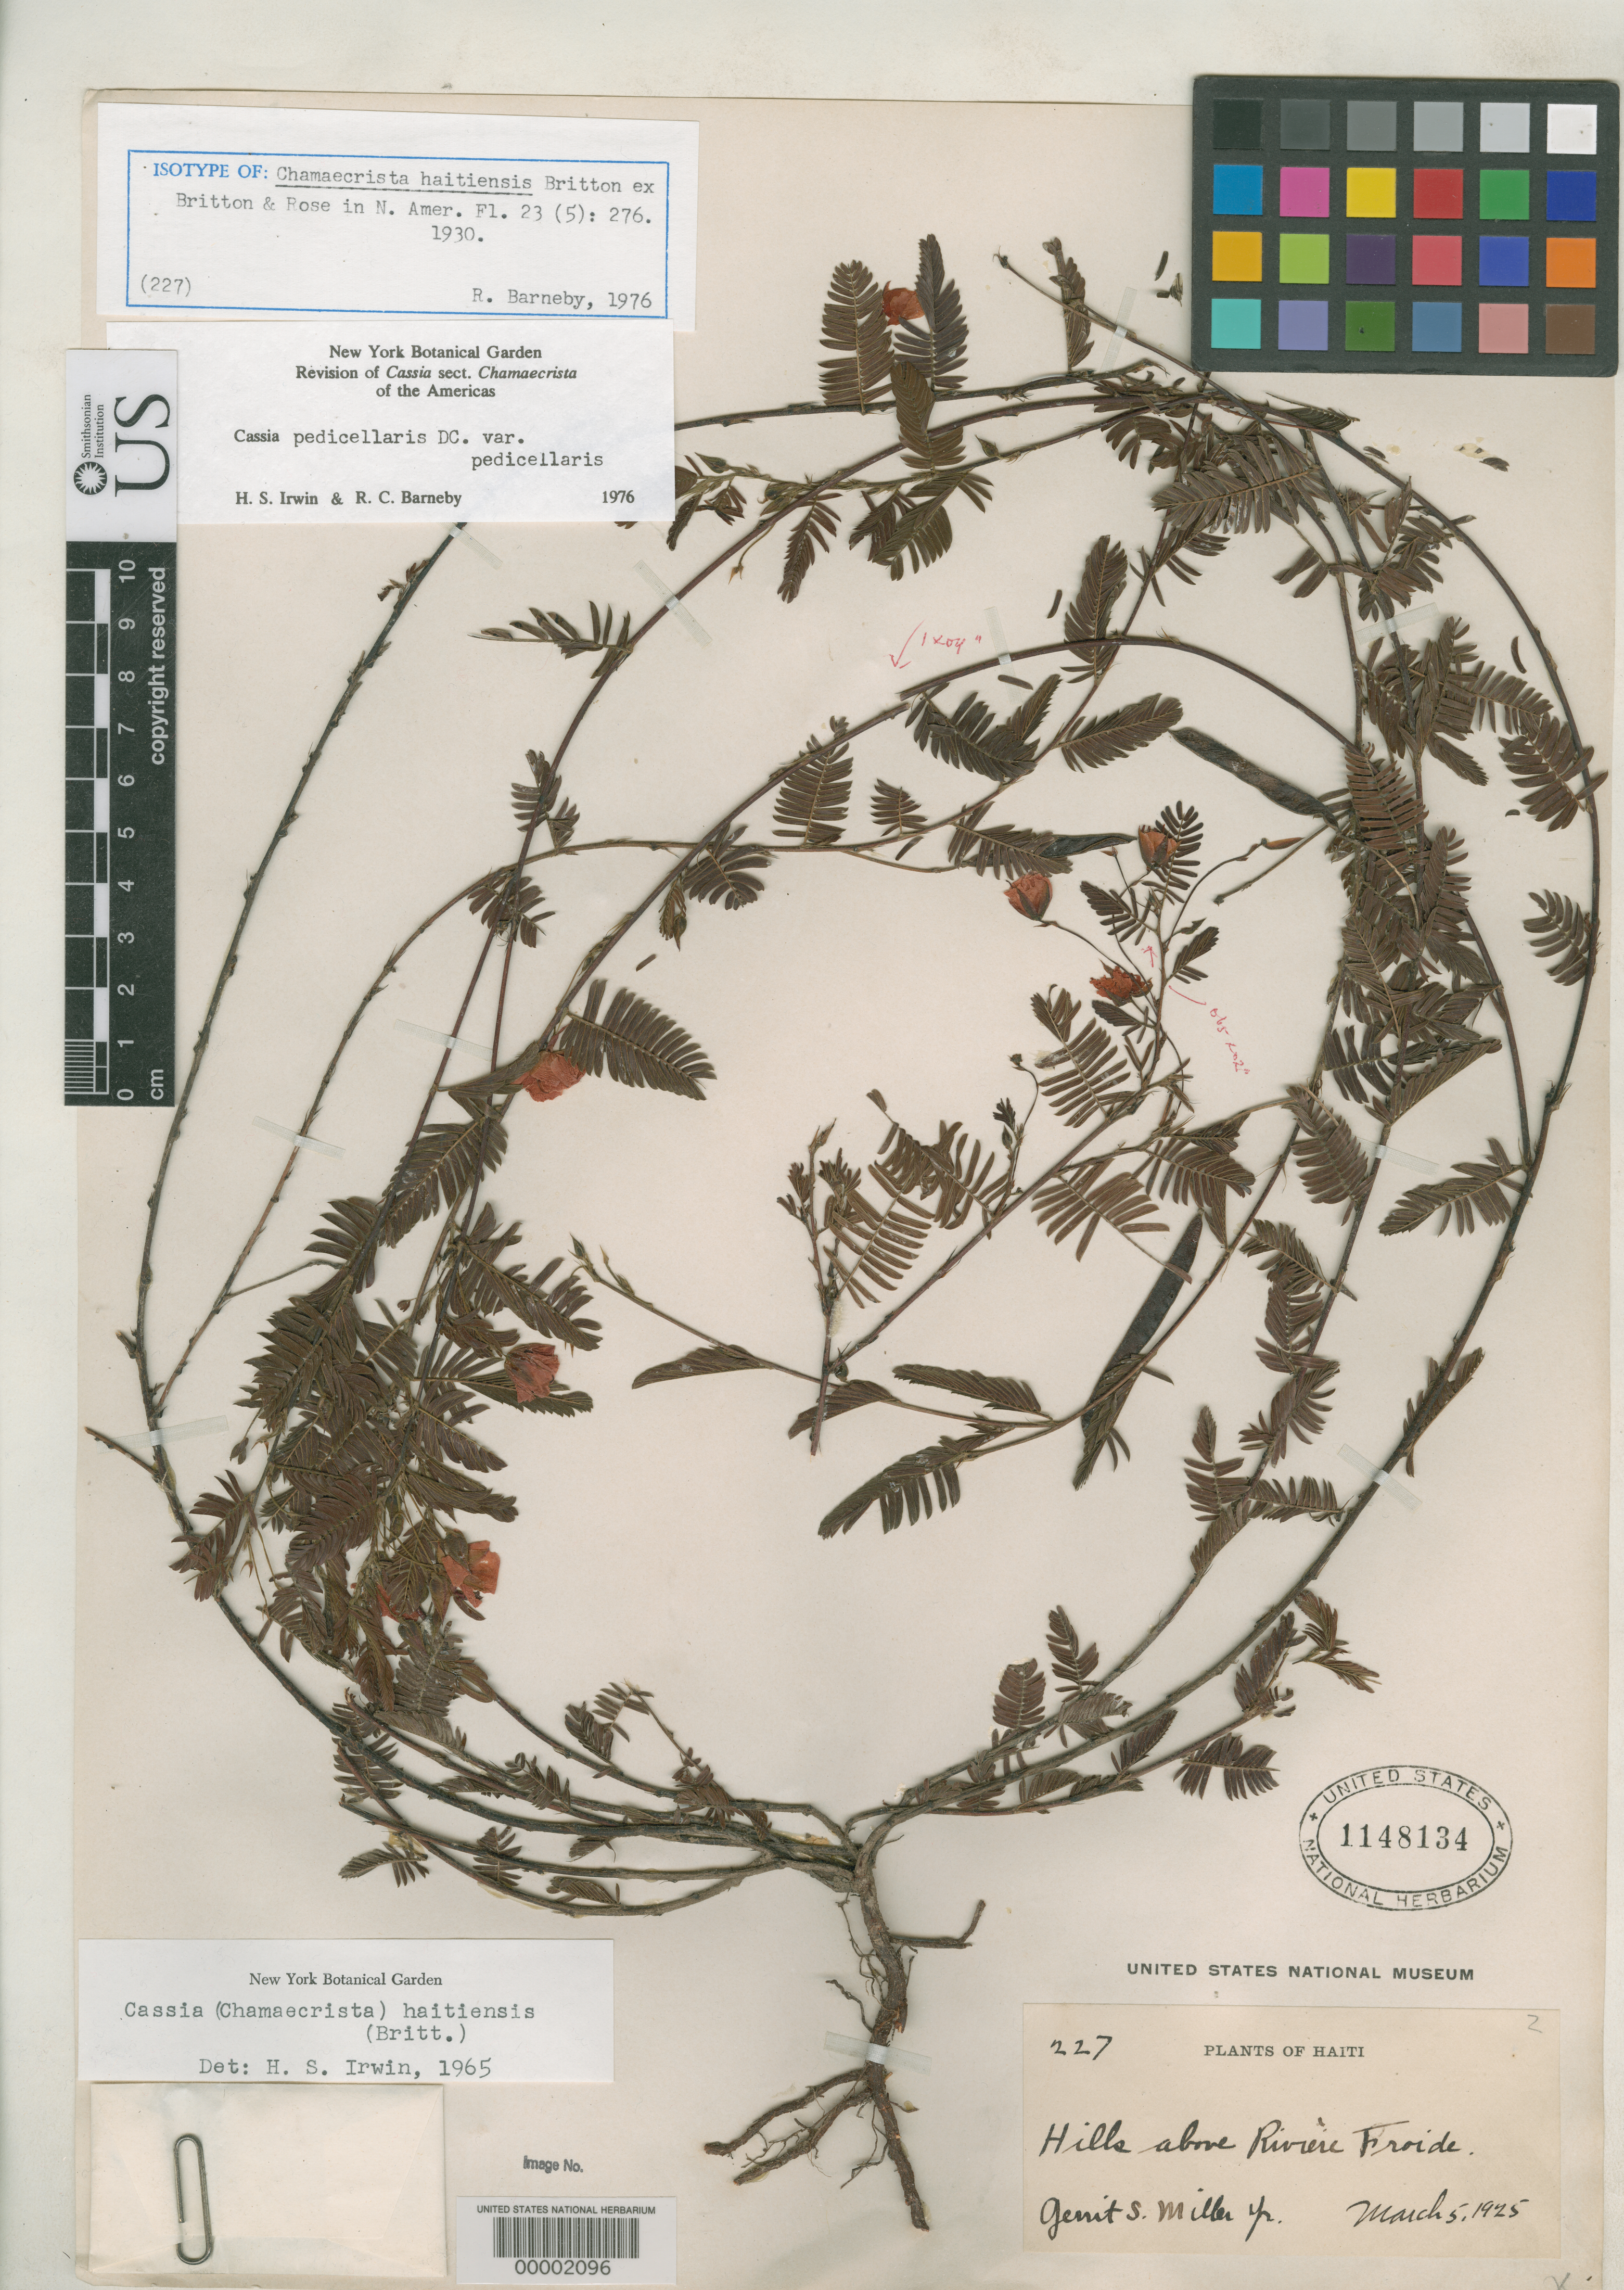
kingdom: Plantae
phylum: Tracheophyta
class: Magnoliopsida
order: Fabales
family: Fabaceae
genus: Chamaecrista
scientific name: Chamaecrista haitiensis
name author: Britton in Britton & Rose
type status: Isotype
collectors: G. S. Miller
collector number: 227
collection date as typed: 05 Mar 1925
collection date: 1925-03-05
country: Haiti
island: Hispaniola Island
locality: Above Riviere Froide.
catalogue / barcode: US 1148134